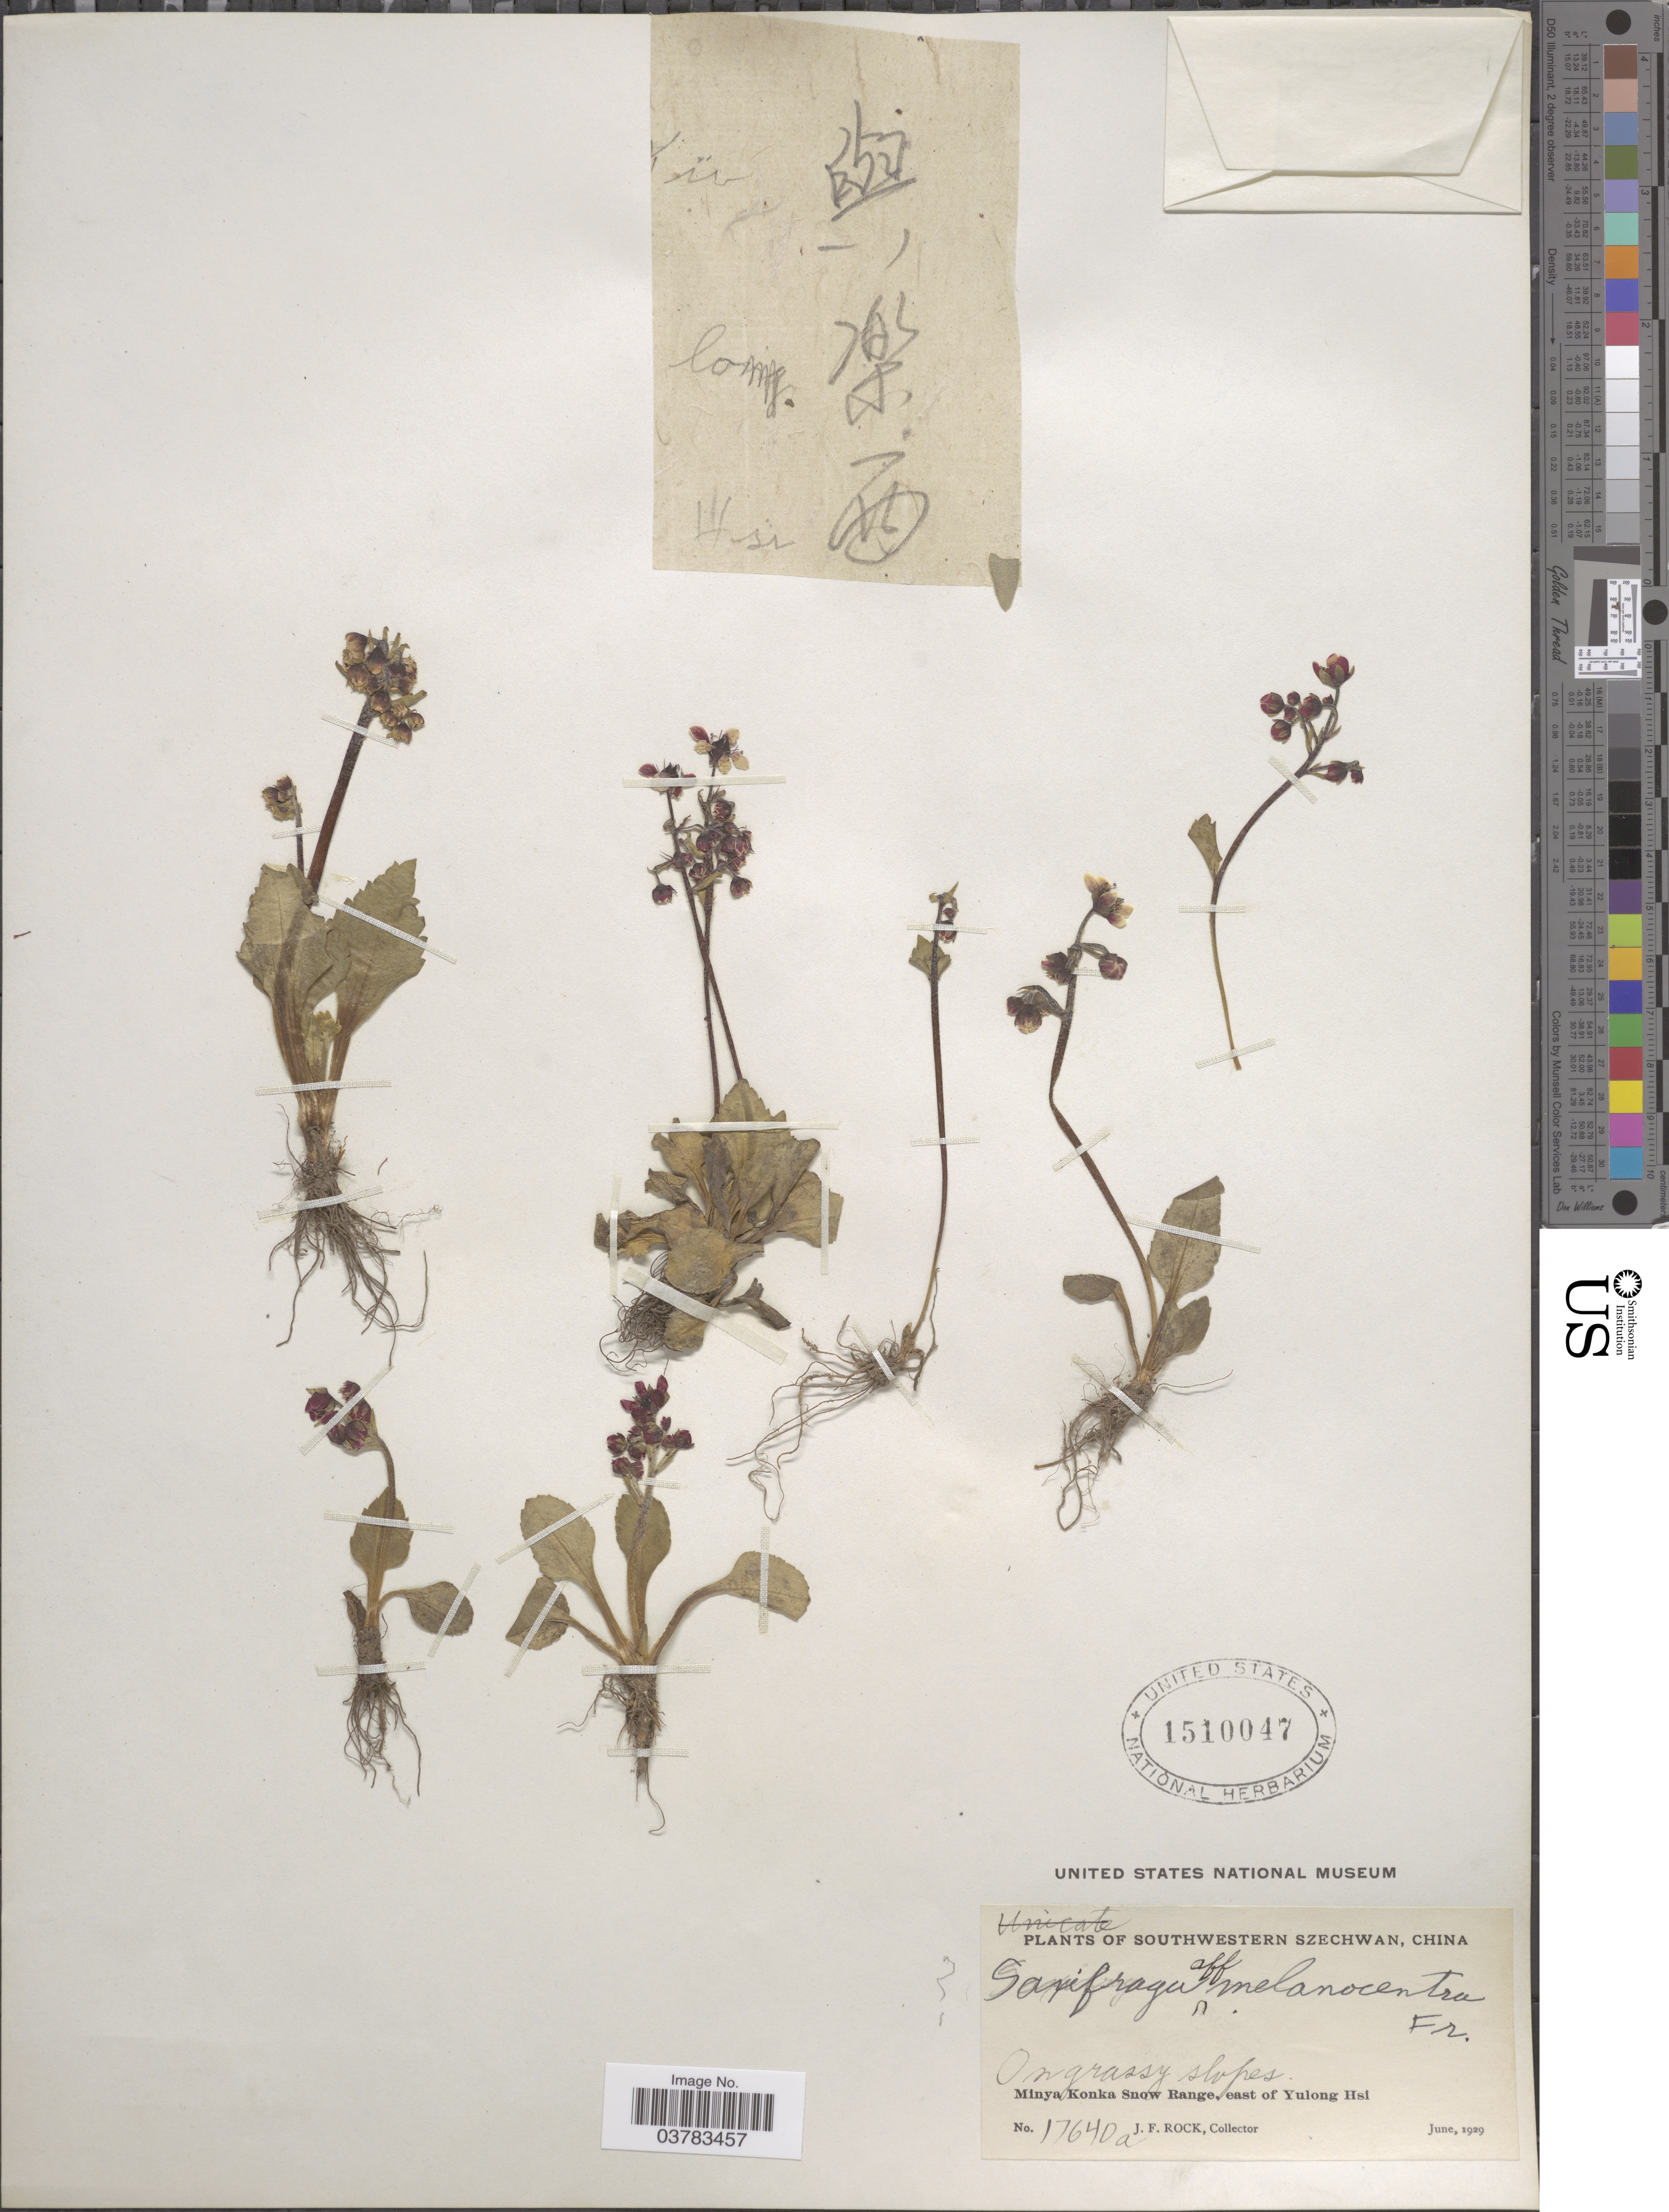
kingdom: Plantae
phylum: Tracheophyta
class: Magnoliopsida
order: Saxifragales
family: Saxifragaceae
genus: Micranthes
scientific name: Micranthes melanocentra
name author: (Franch.) Losinsk.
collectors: J. Rock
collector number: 17640a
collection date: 1929-06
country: China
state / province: Sichuan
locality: Southwestern Szechwan. Minya Konka Snow Range, east of Yulon Hsi.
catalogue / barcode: US 1510047